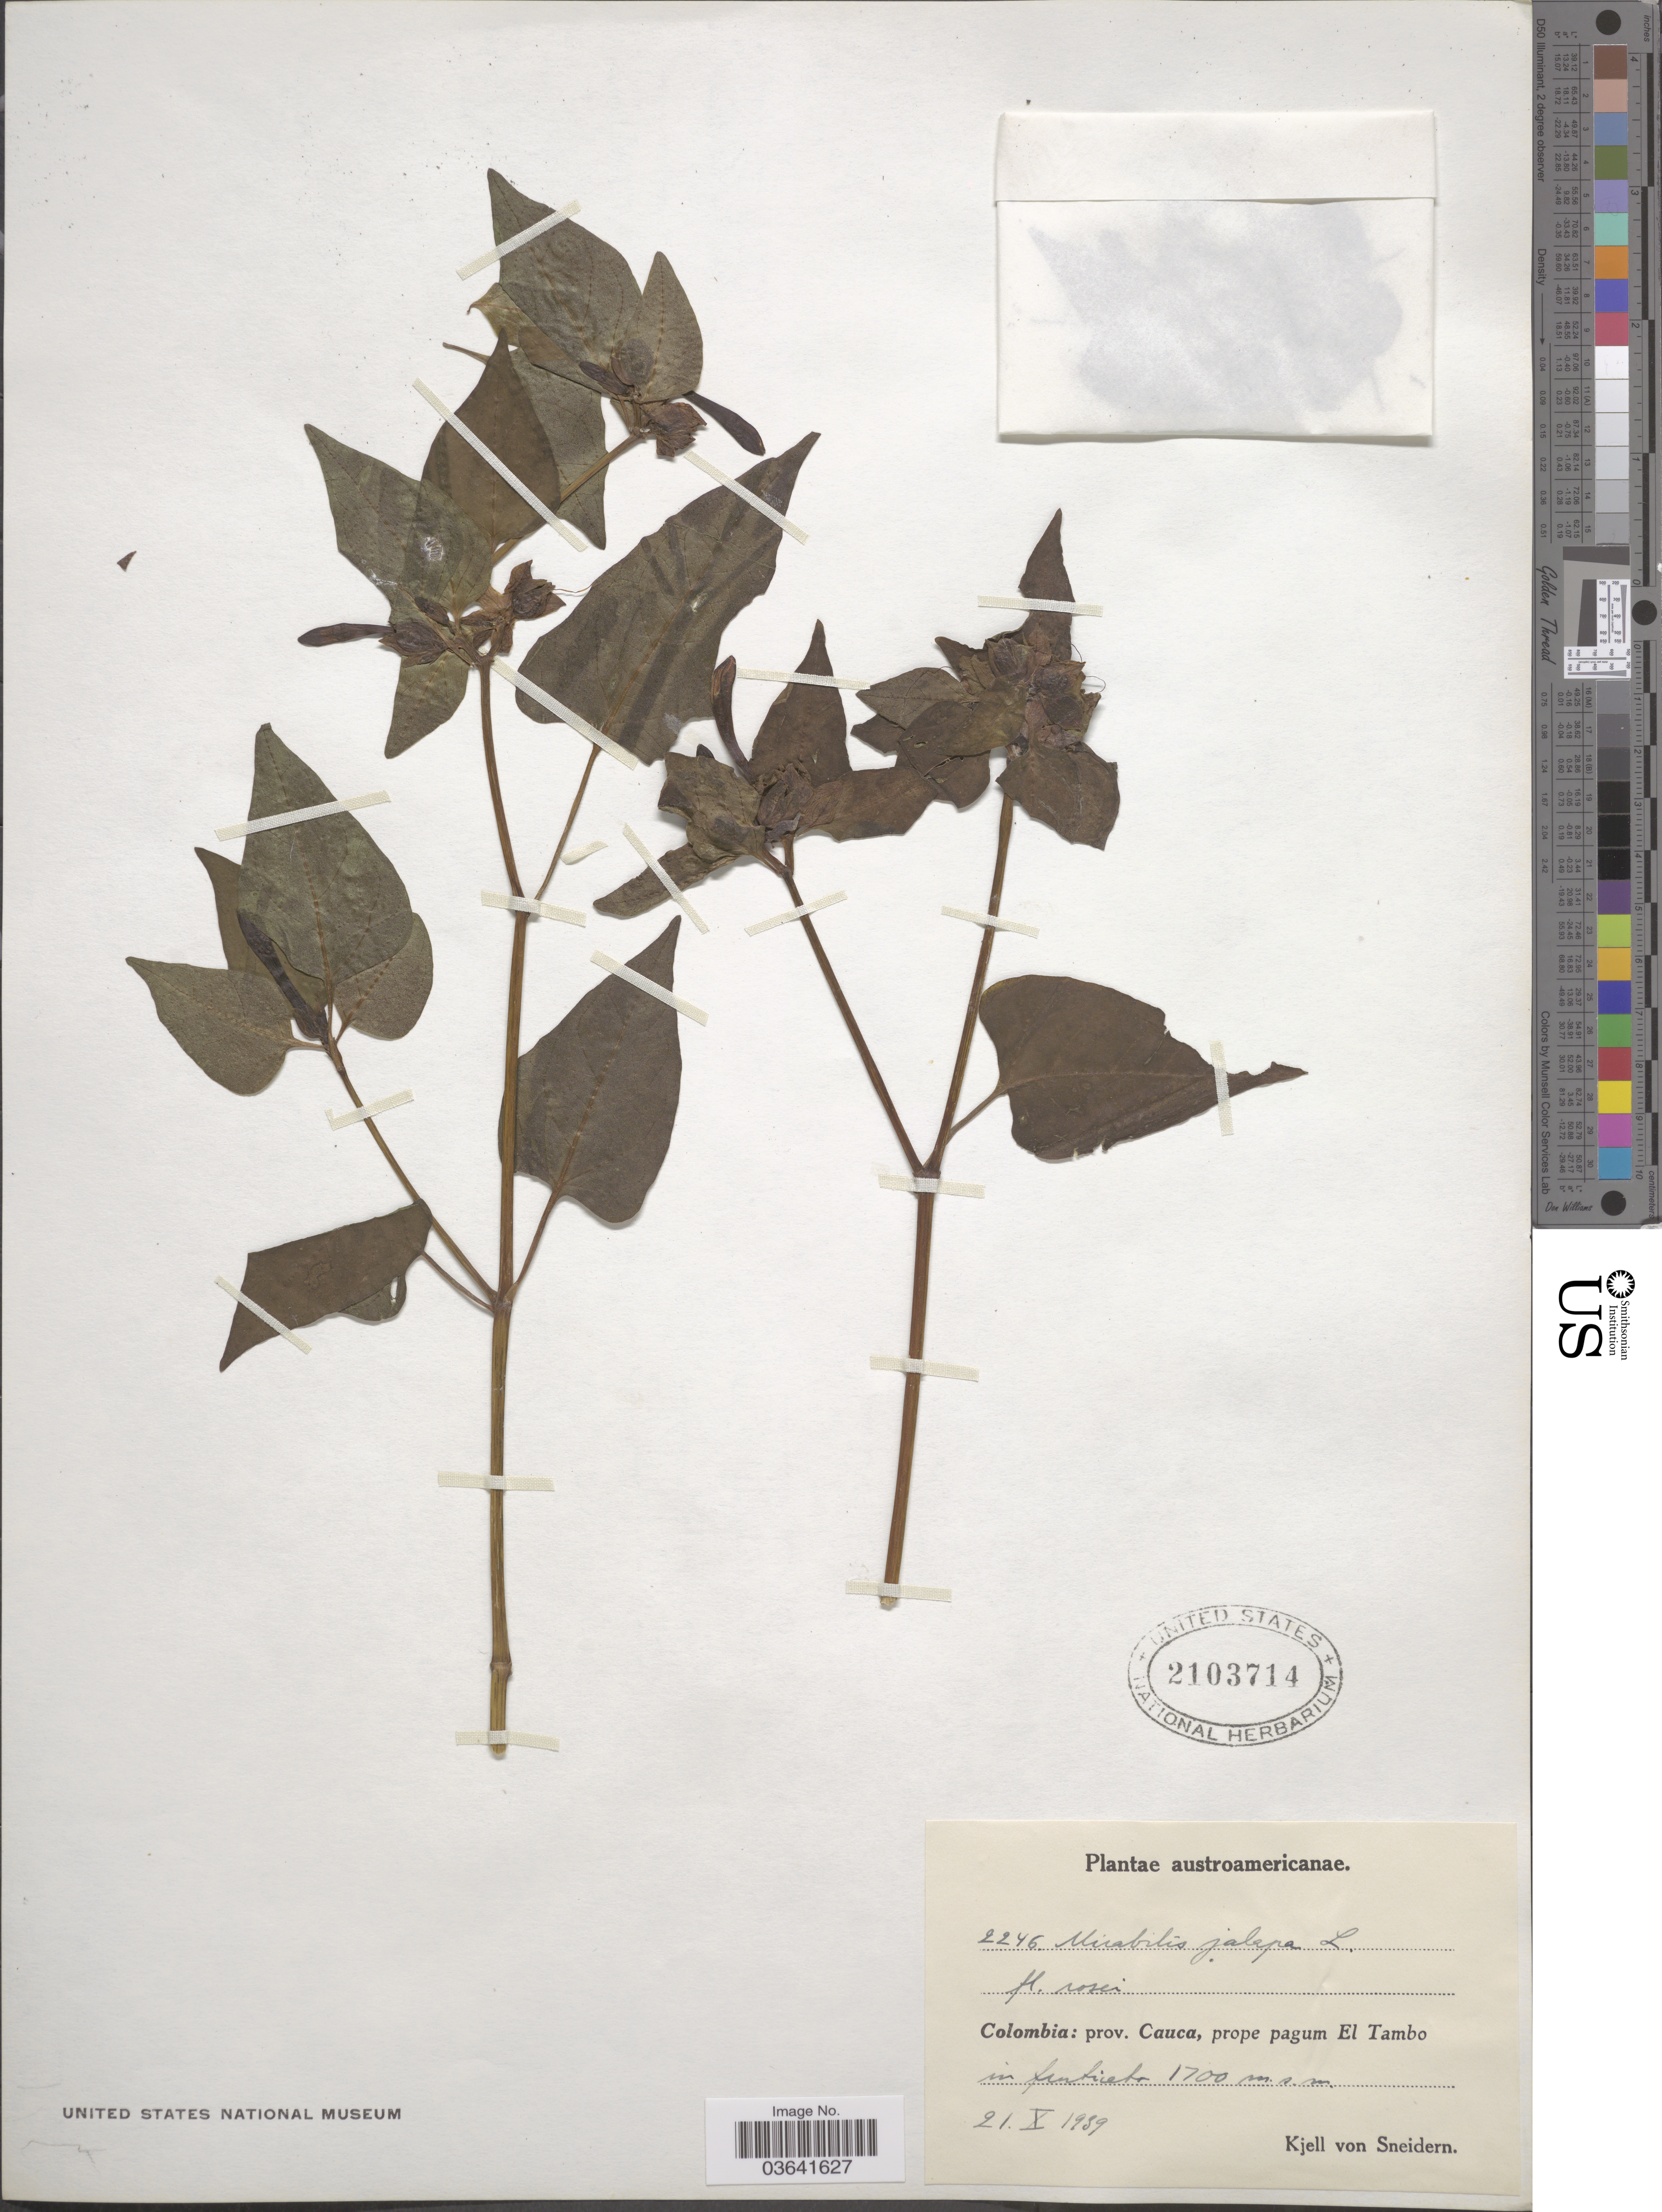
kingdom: Plantae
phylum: Tracheophyta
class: Magnoliopsida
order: Caryophyllales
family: Nyctaginaceae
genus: Mirabilis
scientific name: Mirabilis jalapa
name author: L.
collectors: K. von Sneidern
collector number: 2246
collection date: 1939-10-21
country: Colombia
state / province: Cauca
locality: Prope pagum El Tambo.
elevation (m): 1700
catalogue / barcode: US 2103714